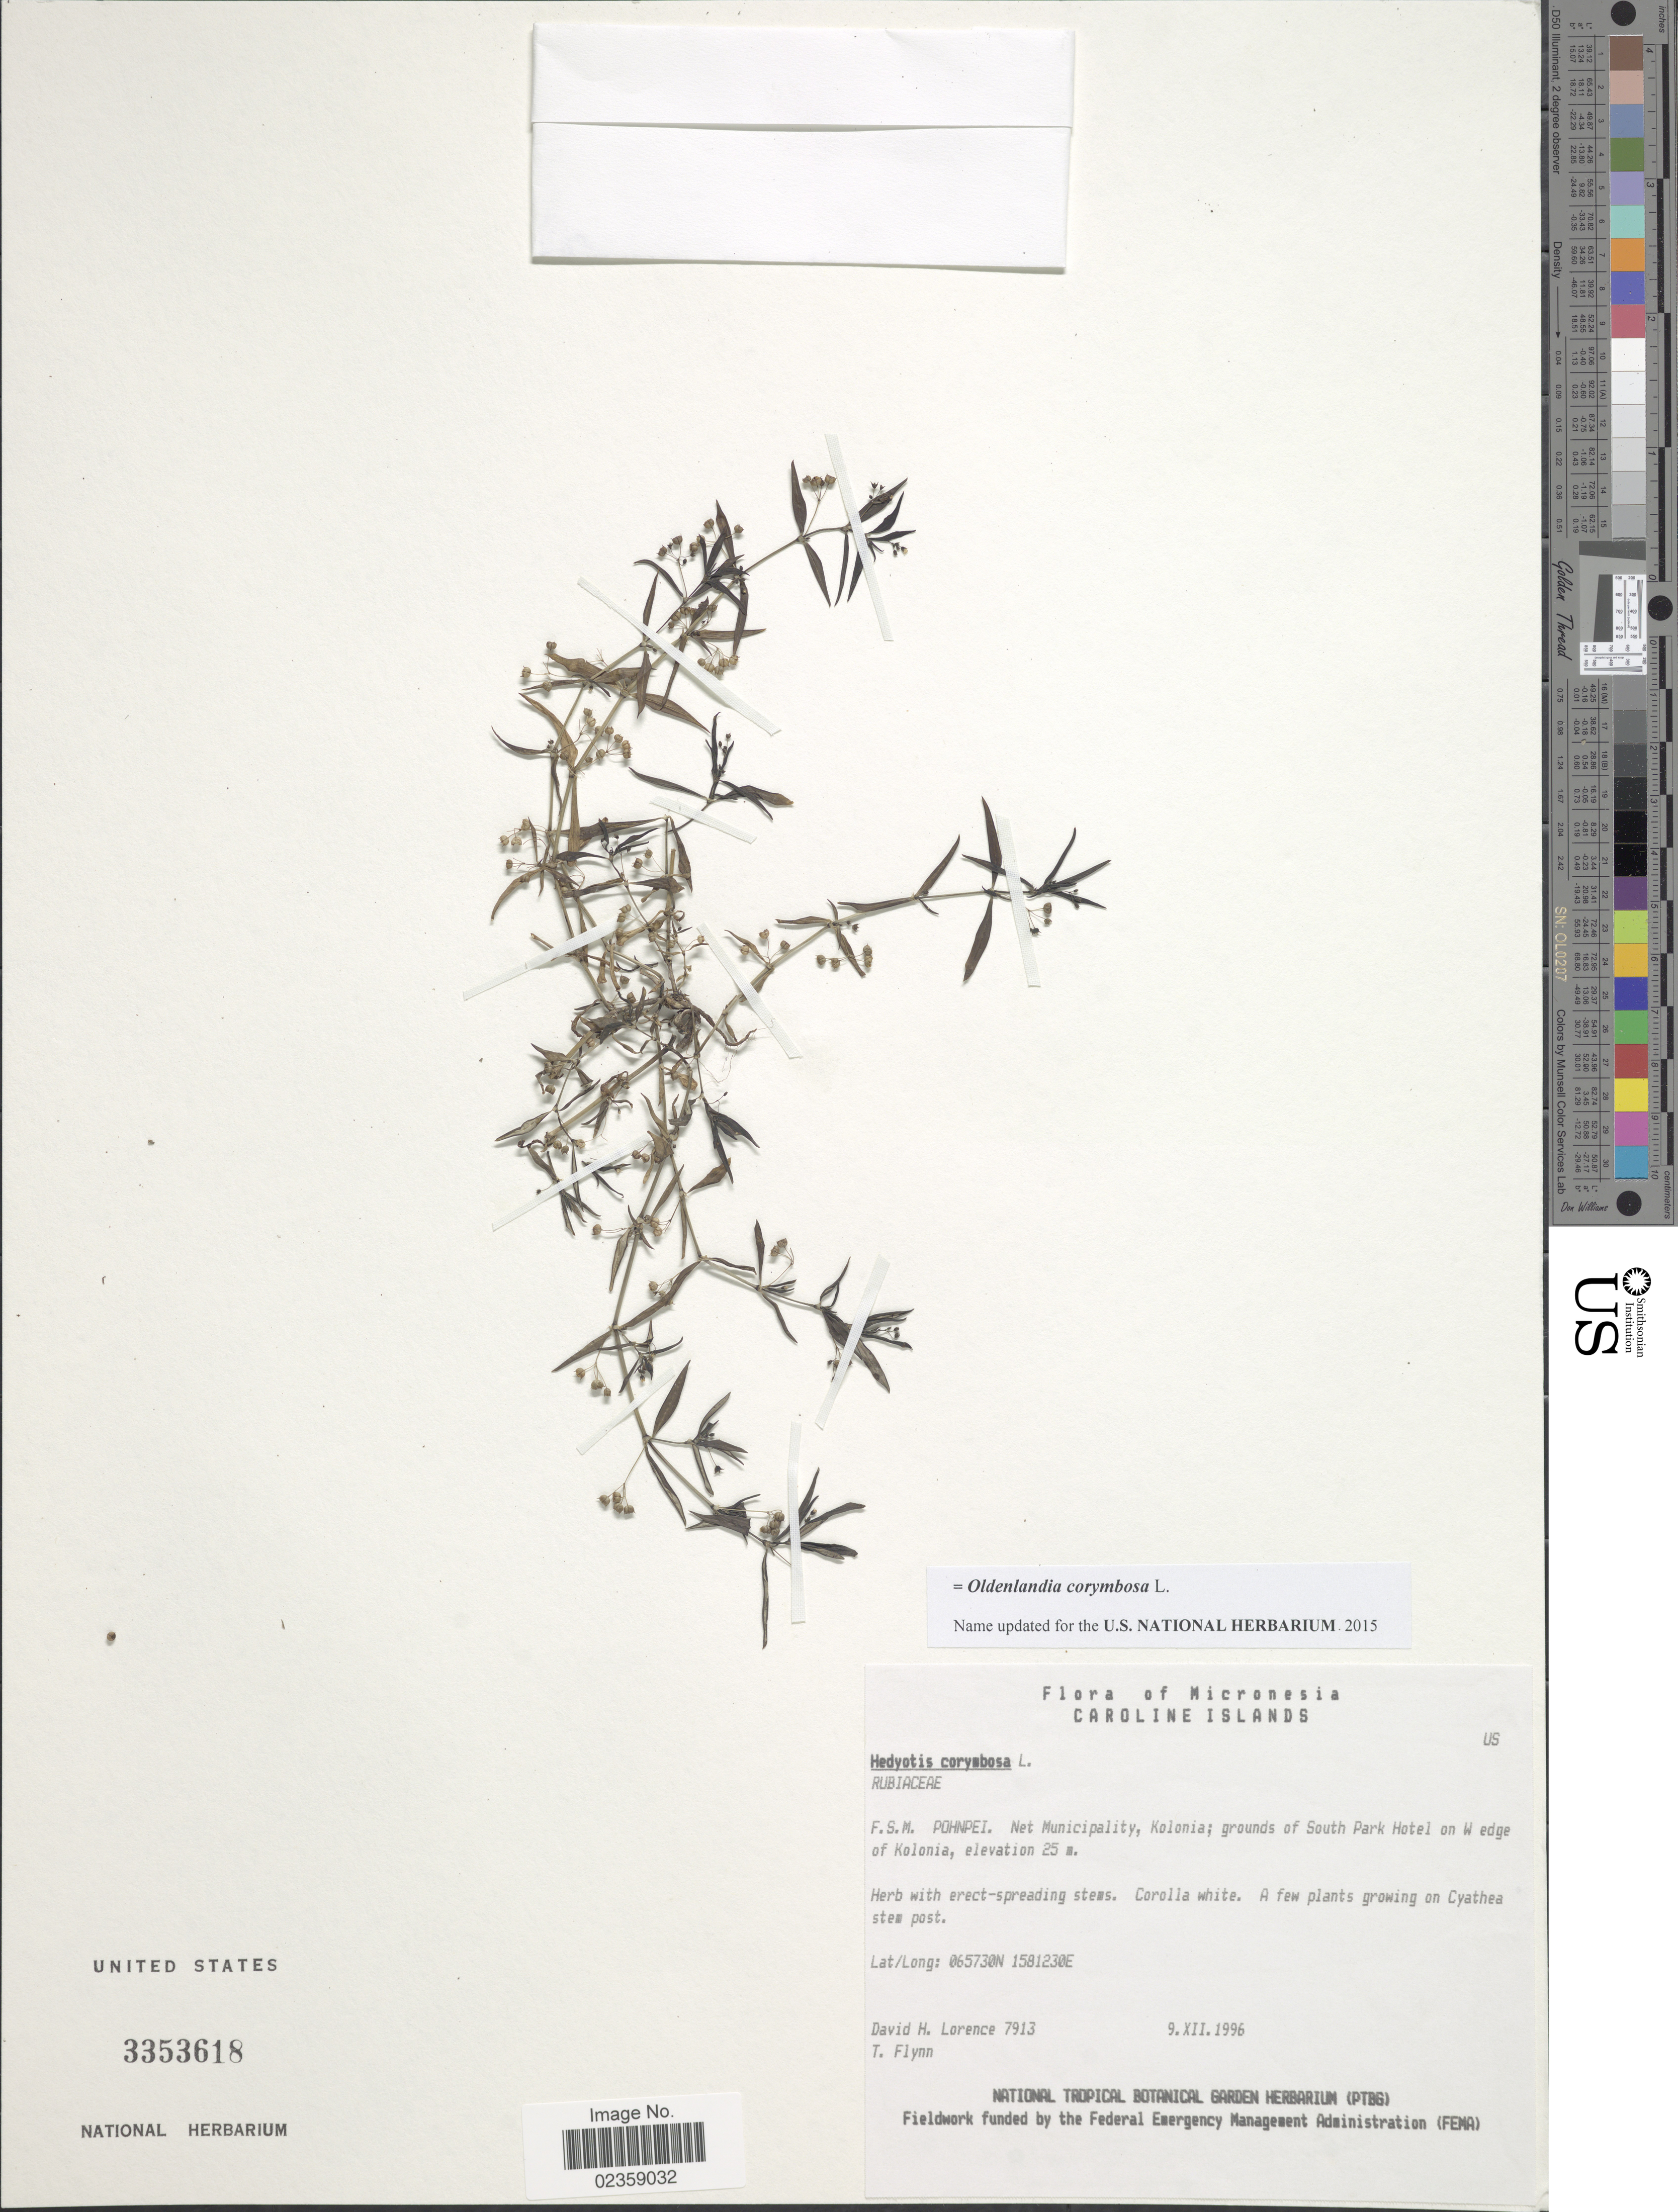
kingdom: Plantae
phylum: Tracheophyta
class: Magnoliopsida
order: Gentianales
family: Rubiaceae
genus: Oldenlandia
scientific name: Oldenlandia corymbosa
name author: L.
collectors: D. Lorence & T. Flynn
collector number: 7913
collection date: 1996-12-09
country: Micronesia, Federated States of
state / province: Pohnpei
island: Pohnpei [Ponape]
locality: Caroline Islands. F.S.M. Pohnpei. Net Municipality, Kolonia; grounds of South Park Hotel on W edge of Kolonia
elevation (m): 25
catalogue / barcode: US 3353618